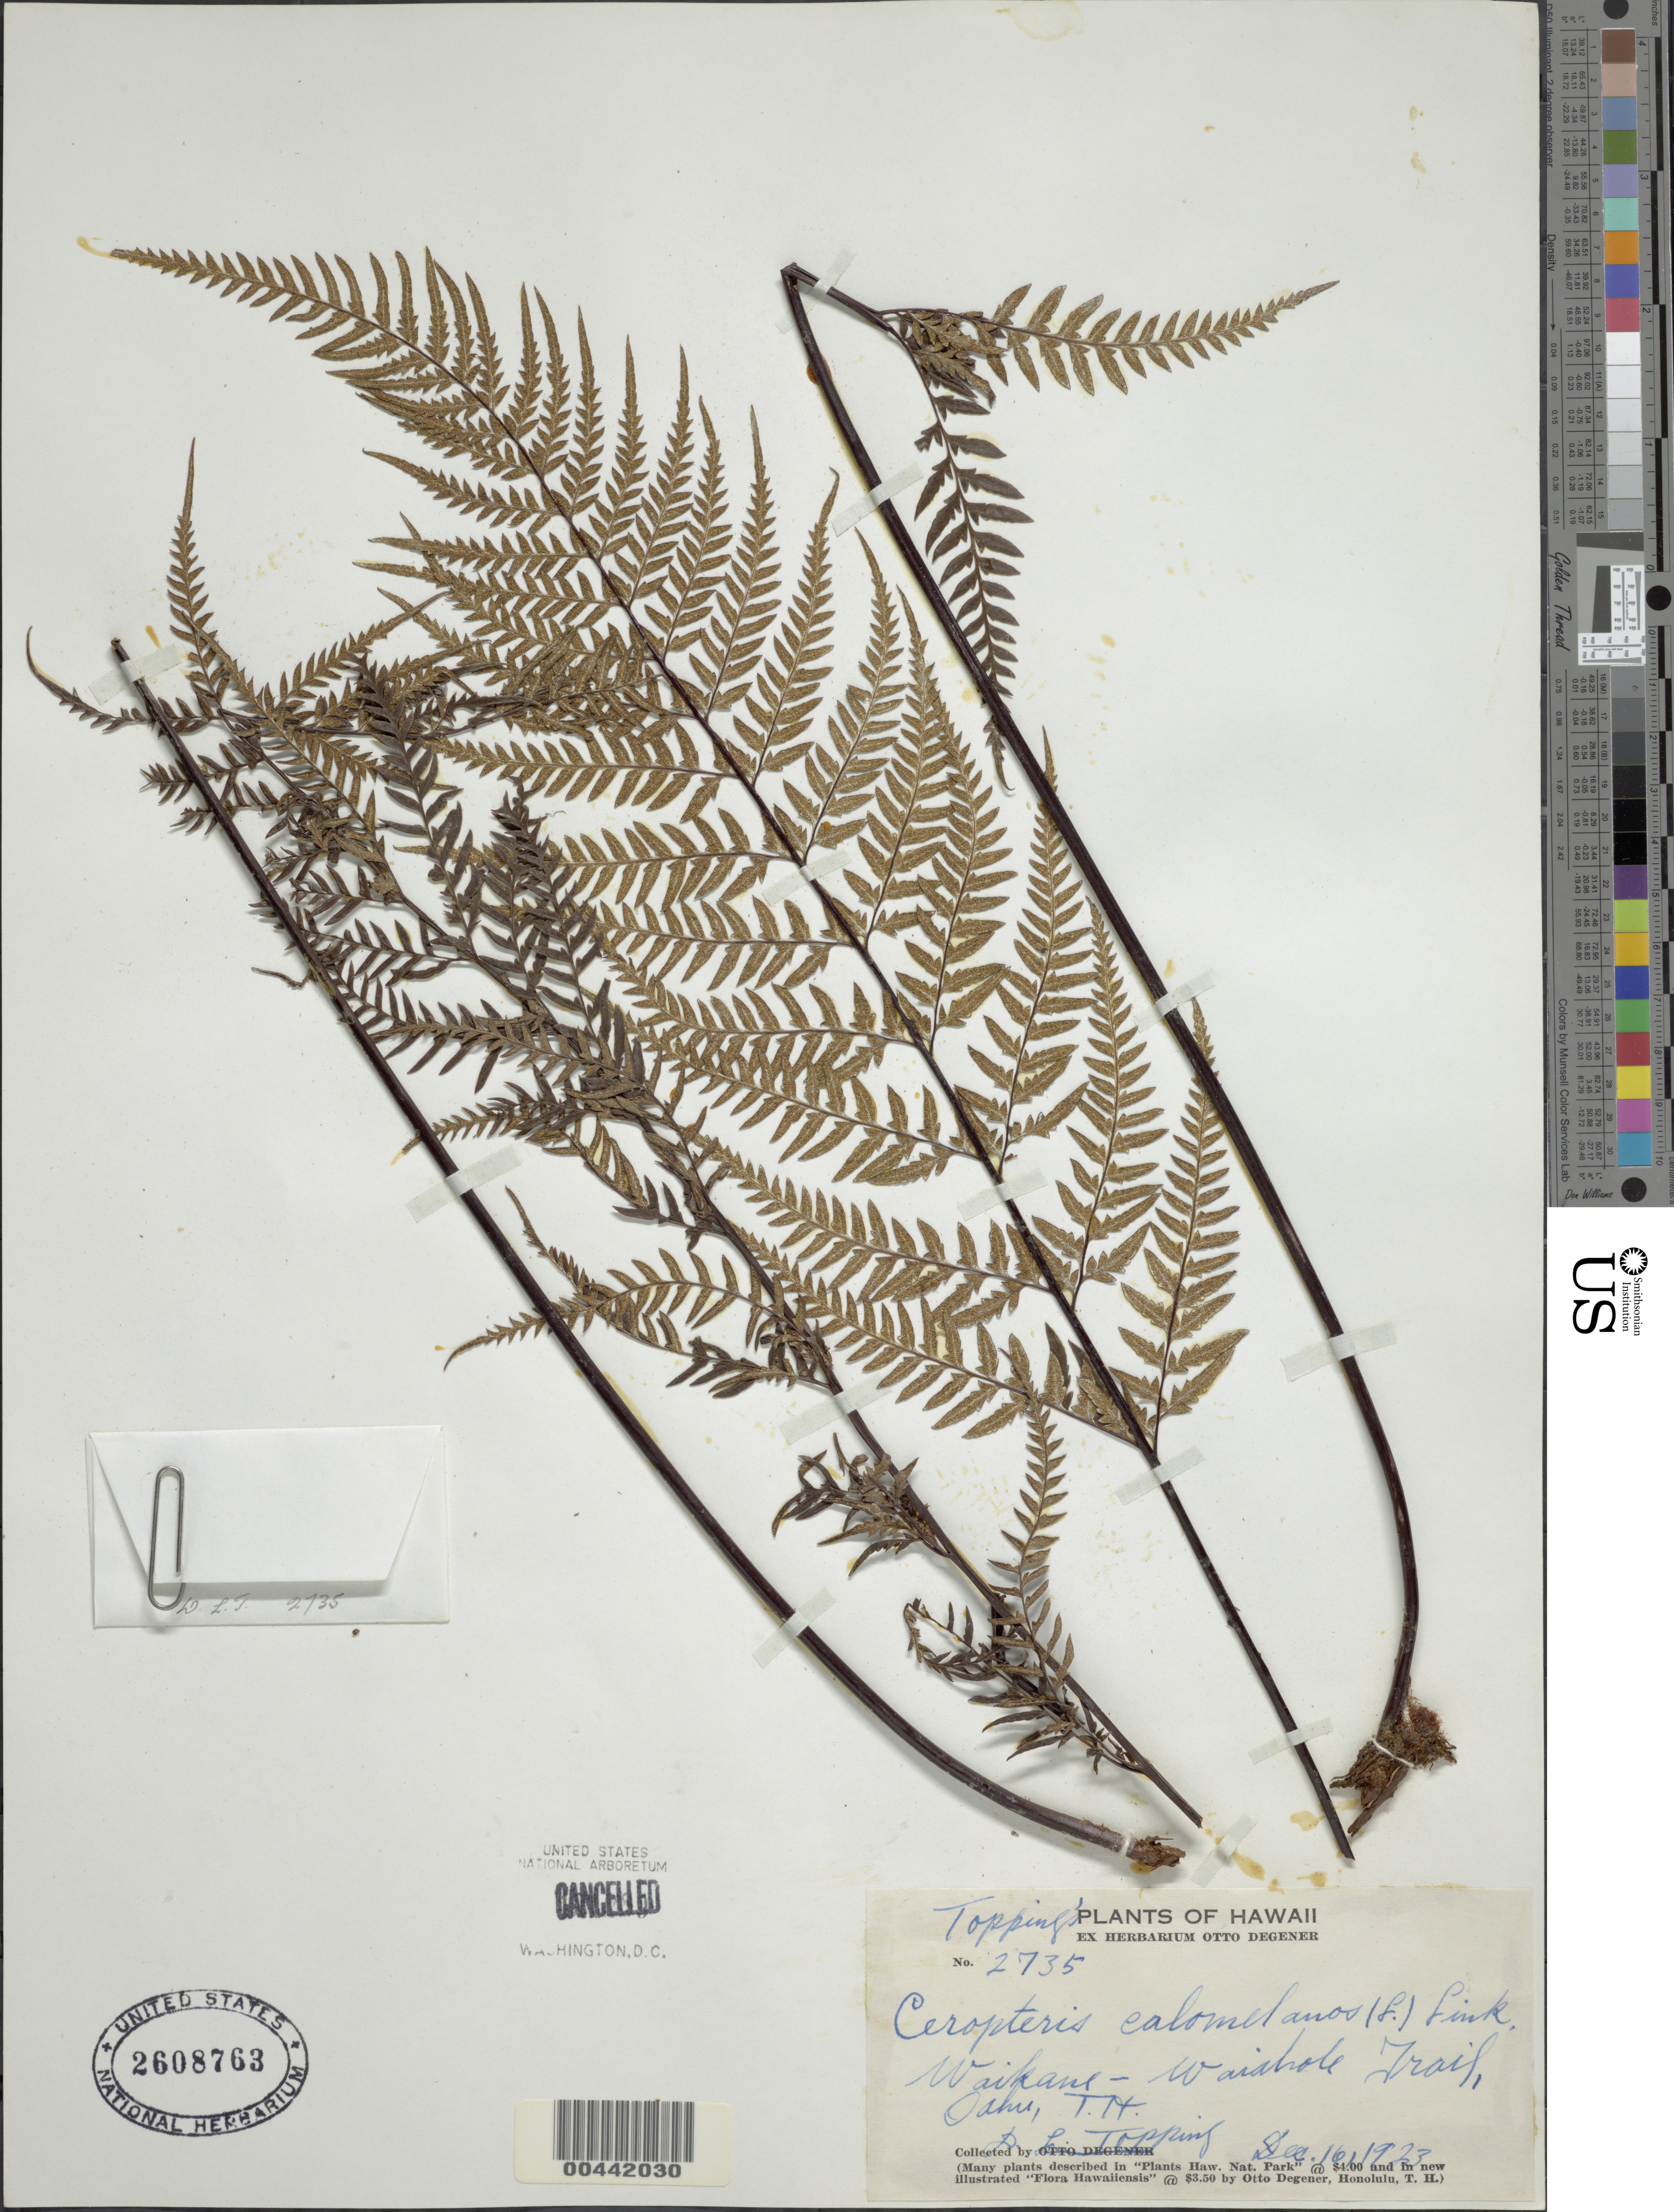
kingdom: Plantae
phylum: Tracheophyta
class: Polypodiopsida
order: Polypodiales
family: Pteridaceae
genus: Pityrogramma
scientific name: Pityrogramma calomelanos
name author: (L.) Link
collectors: D. L. Topping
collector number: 2735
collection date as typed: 16 Dec 1923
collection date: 1923-12-16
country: United States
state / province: Hawaii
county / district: Honolulu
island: Oahu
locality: Waikane-Waiahole Trail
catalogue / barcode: US 2608763